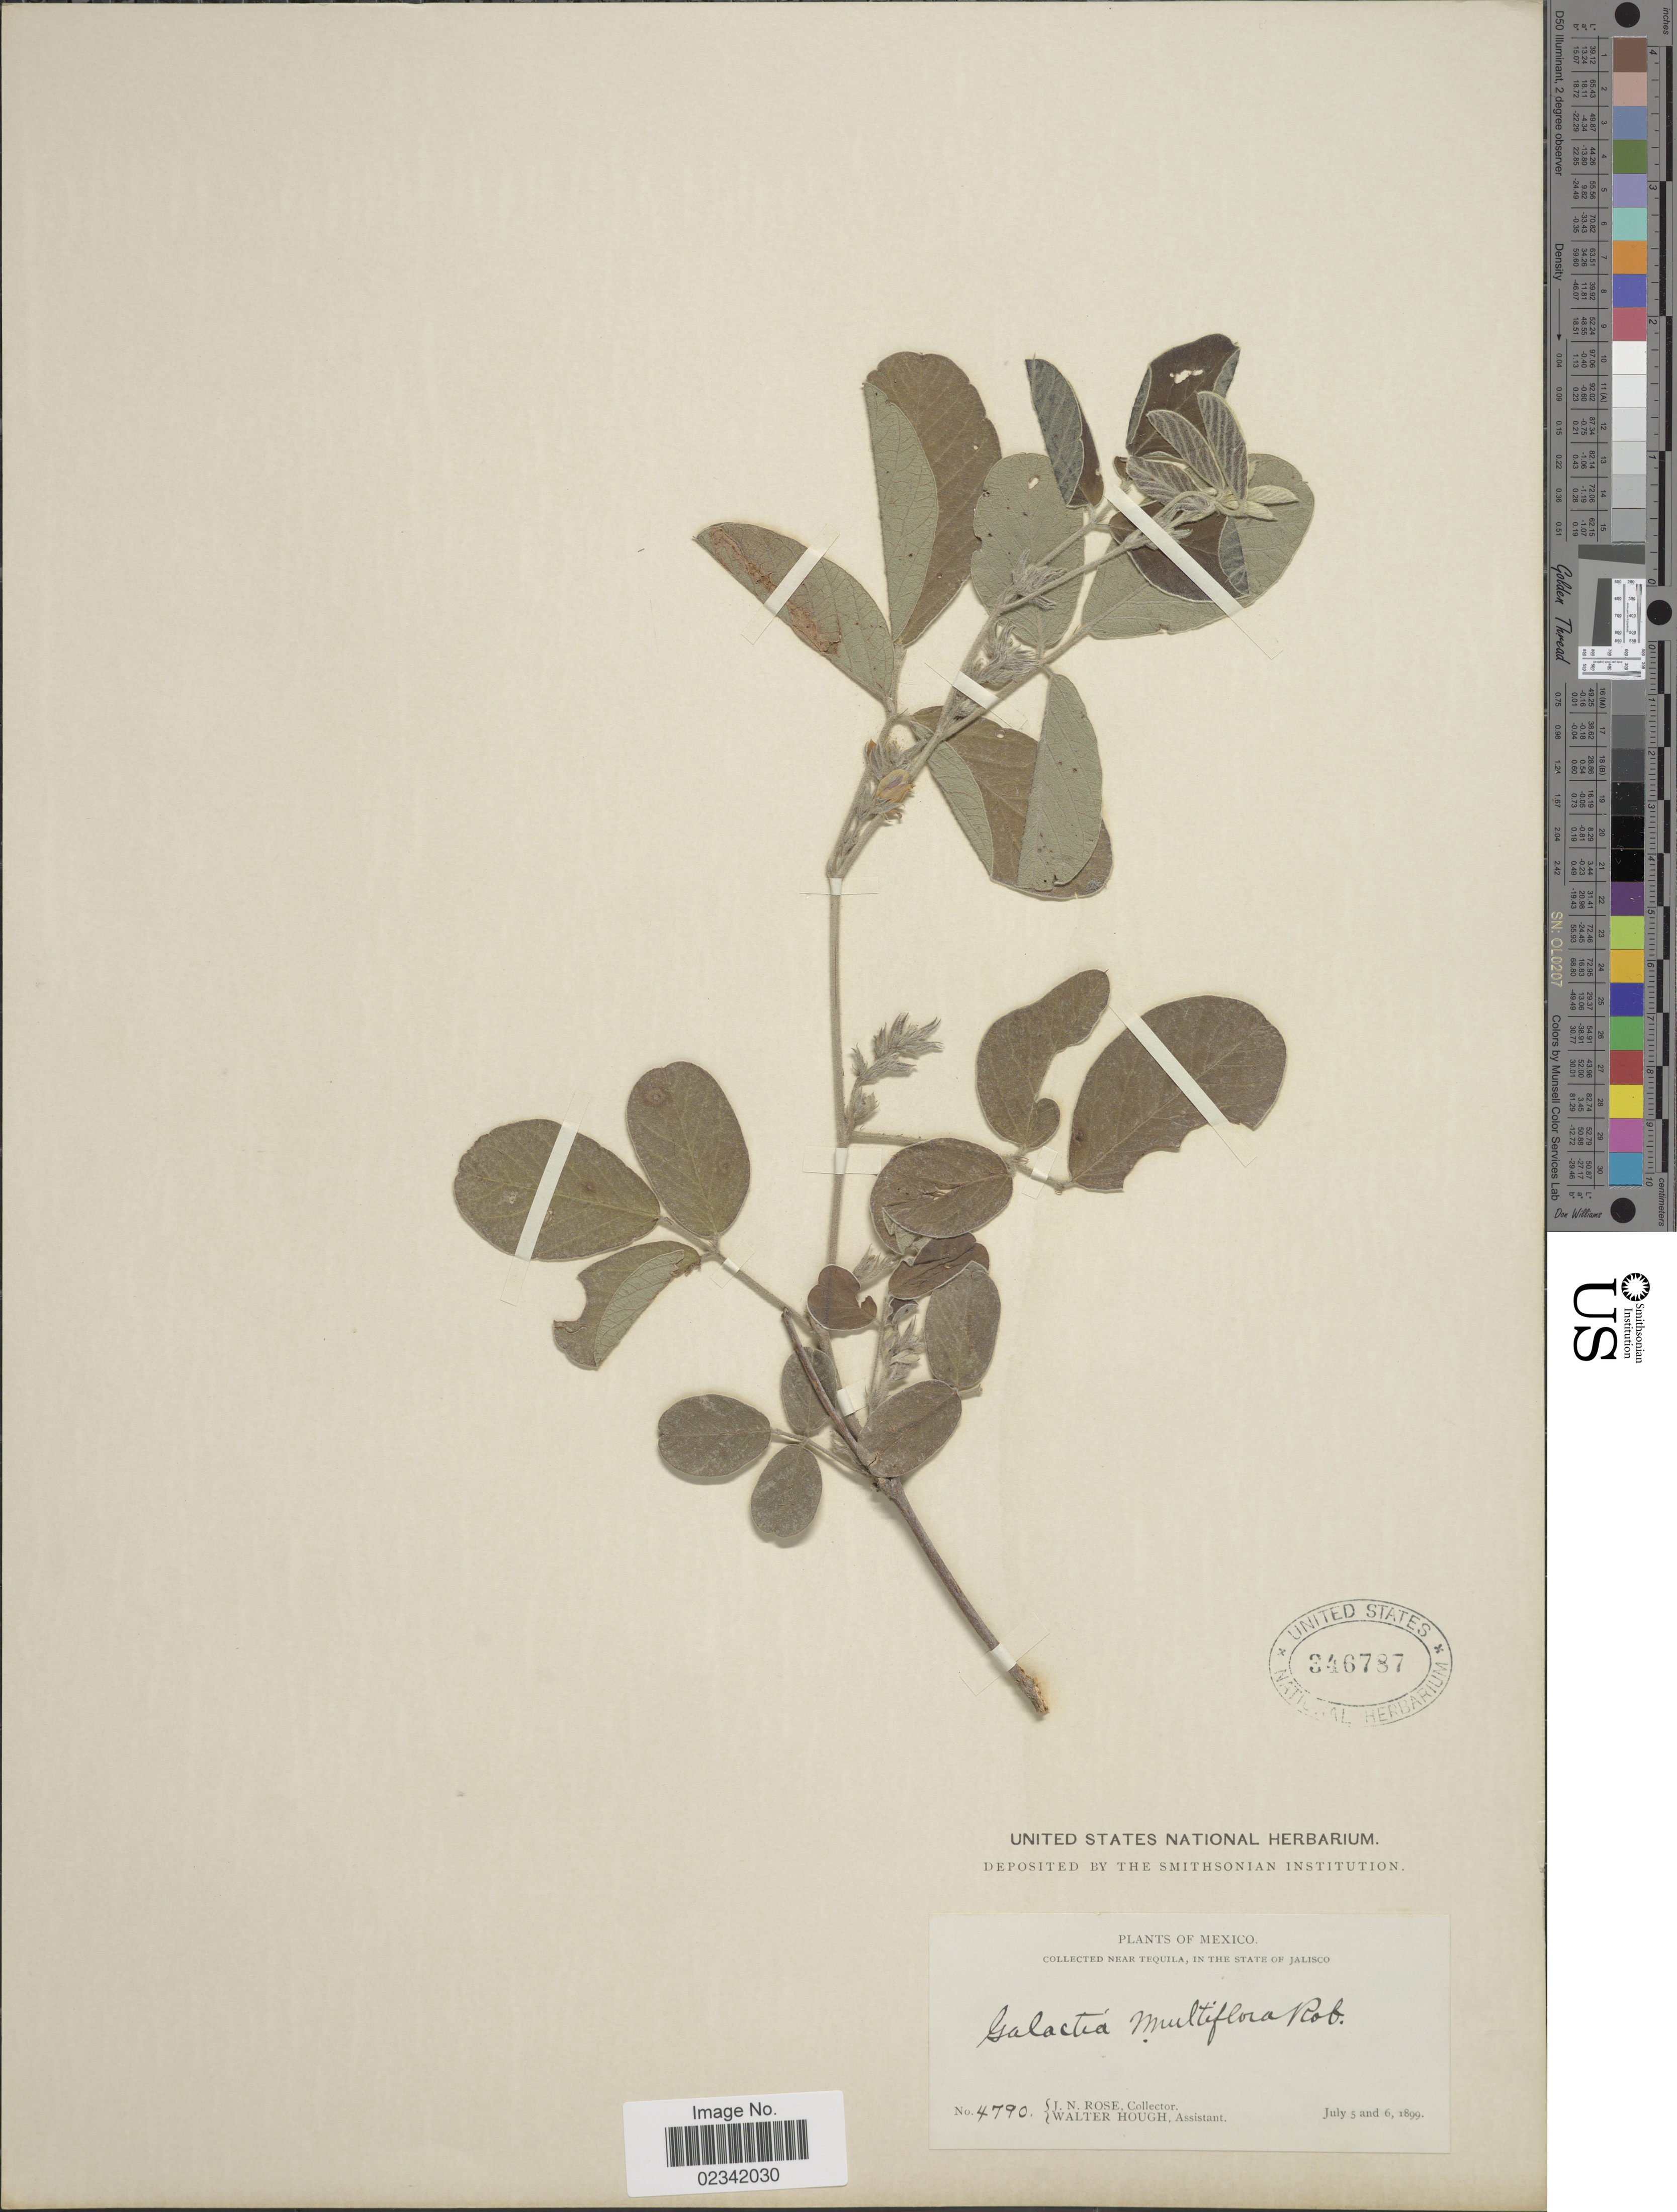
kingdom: Plantae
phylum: Tracheophyta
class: Magnoliopsida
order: Fabales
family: Fabaceae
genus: Galactia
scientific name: Galactia multiflora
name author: B.L. Rob.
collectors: J. N. Rose & W. Hough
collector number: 4790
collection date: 1899-07-05/1899-07-06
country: Mexico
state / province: Jalisco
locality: Near Tequilla, in the State of Jalisco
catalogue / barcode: US 346787